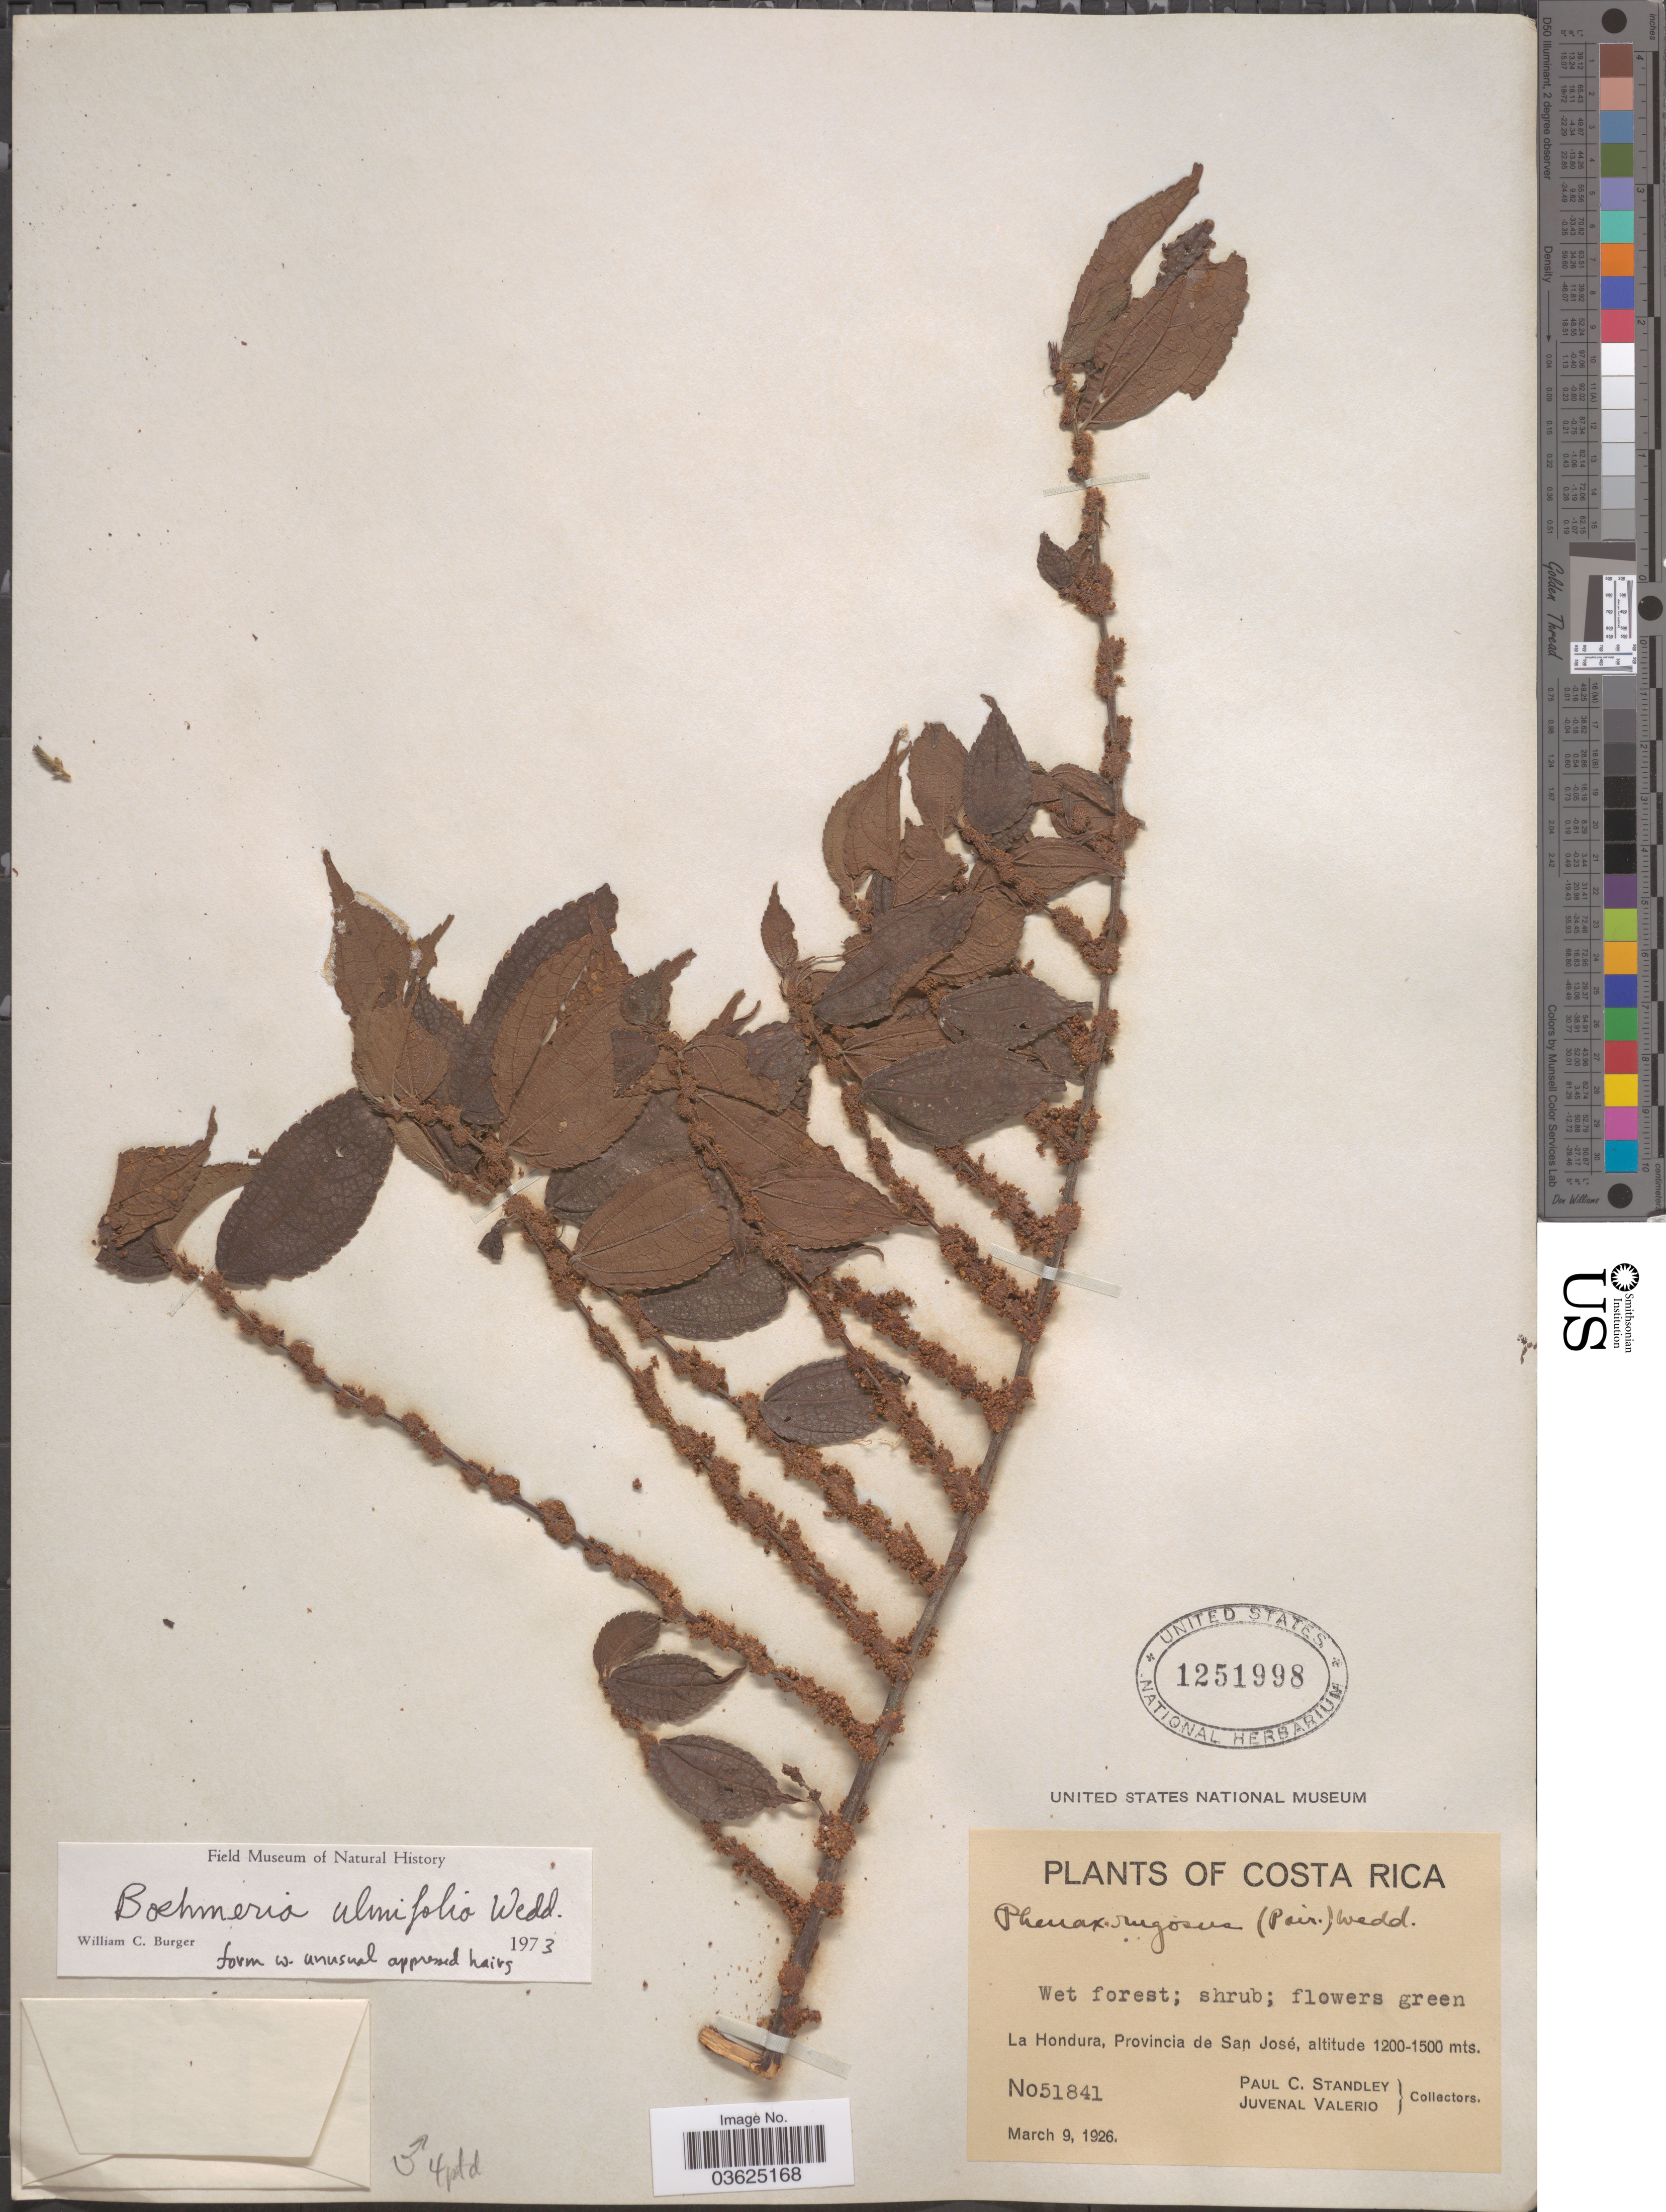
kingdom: Plantae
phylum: Tracheophyta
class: Magnoliopsida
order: Rosales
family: Urticaceae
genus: Boehmeria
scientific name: Boehmeria ulmifolia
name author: Wedd.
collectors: P. C. Standley & J. Valerio R.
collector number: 51841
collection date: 1926-03-09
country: Costa Rica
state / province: San José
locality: La Hondura.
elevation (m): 1200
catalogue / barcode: US 1251998